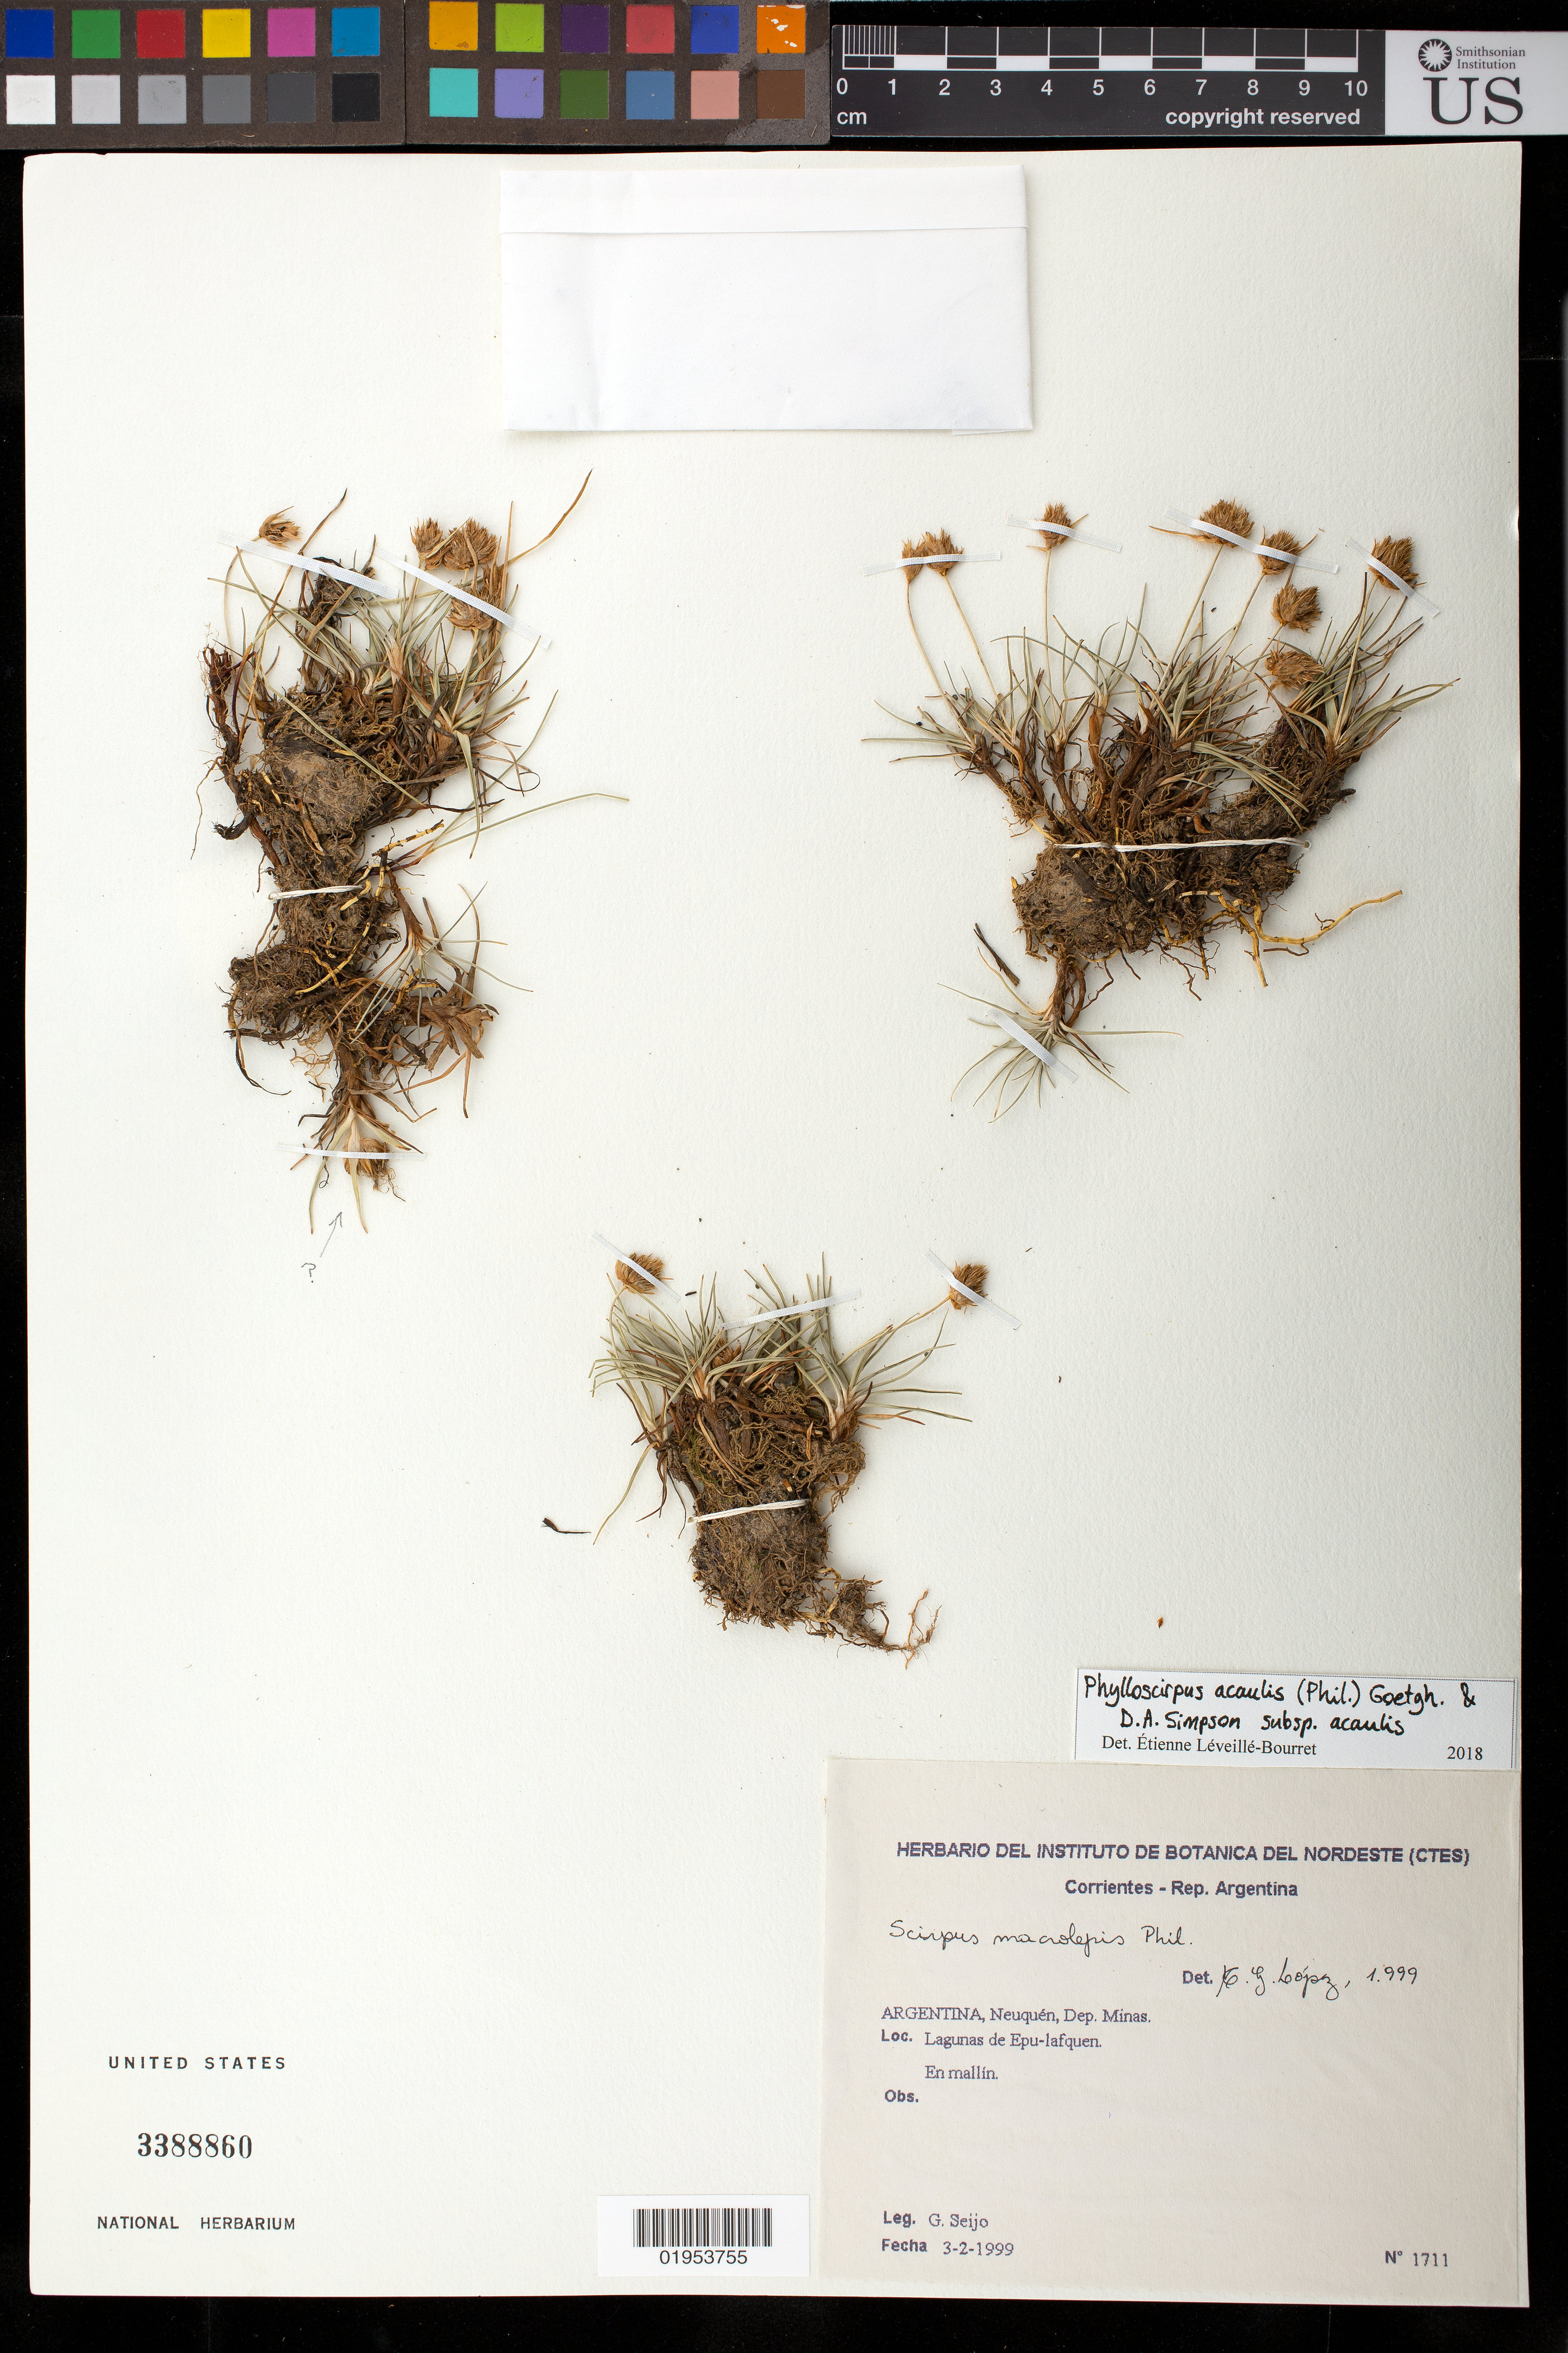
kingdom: Plantae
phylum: Tracheophyta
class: Liliopsida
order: Poales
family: Cyperaceae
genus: Phylloscirpus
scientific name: Phylloscirpus acaulis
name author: (Phil.) Goetgh. & D.A. Simpson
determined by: Léveillé-Bourret, E.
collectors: G. Seijo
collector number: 1711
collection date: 1999-02-03 or 1999-03-02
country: Argentina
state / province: Neuquén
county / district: Minas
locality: Lagunas de Epu-lafquen.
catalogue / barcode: US 3388860